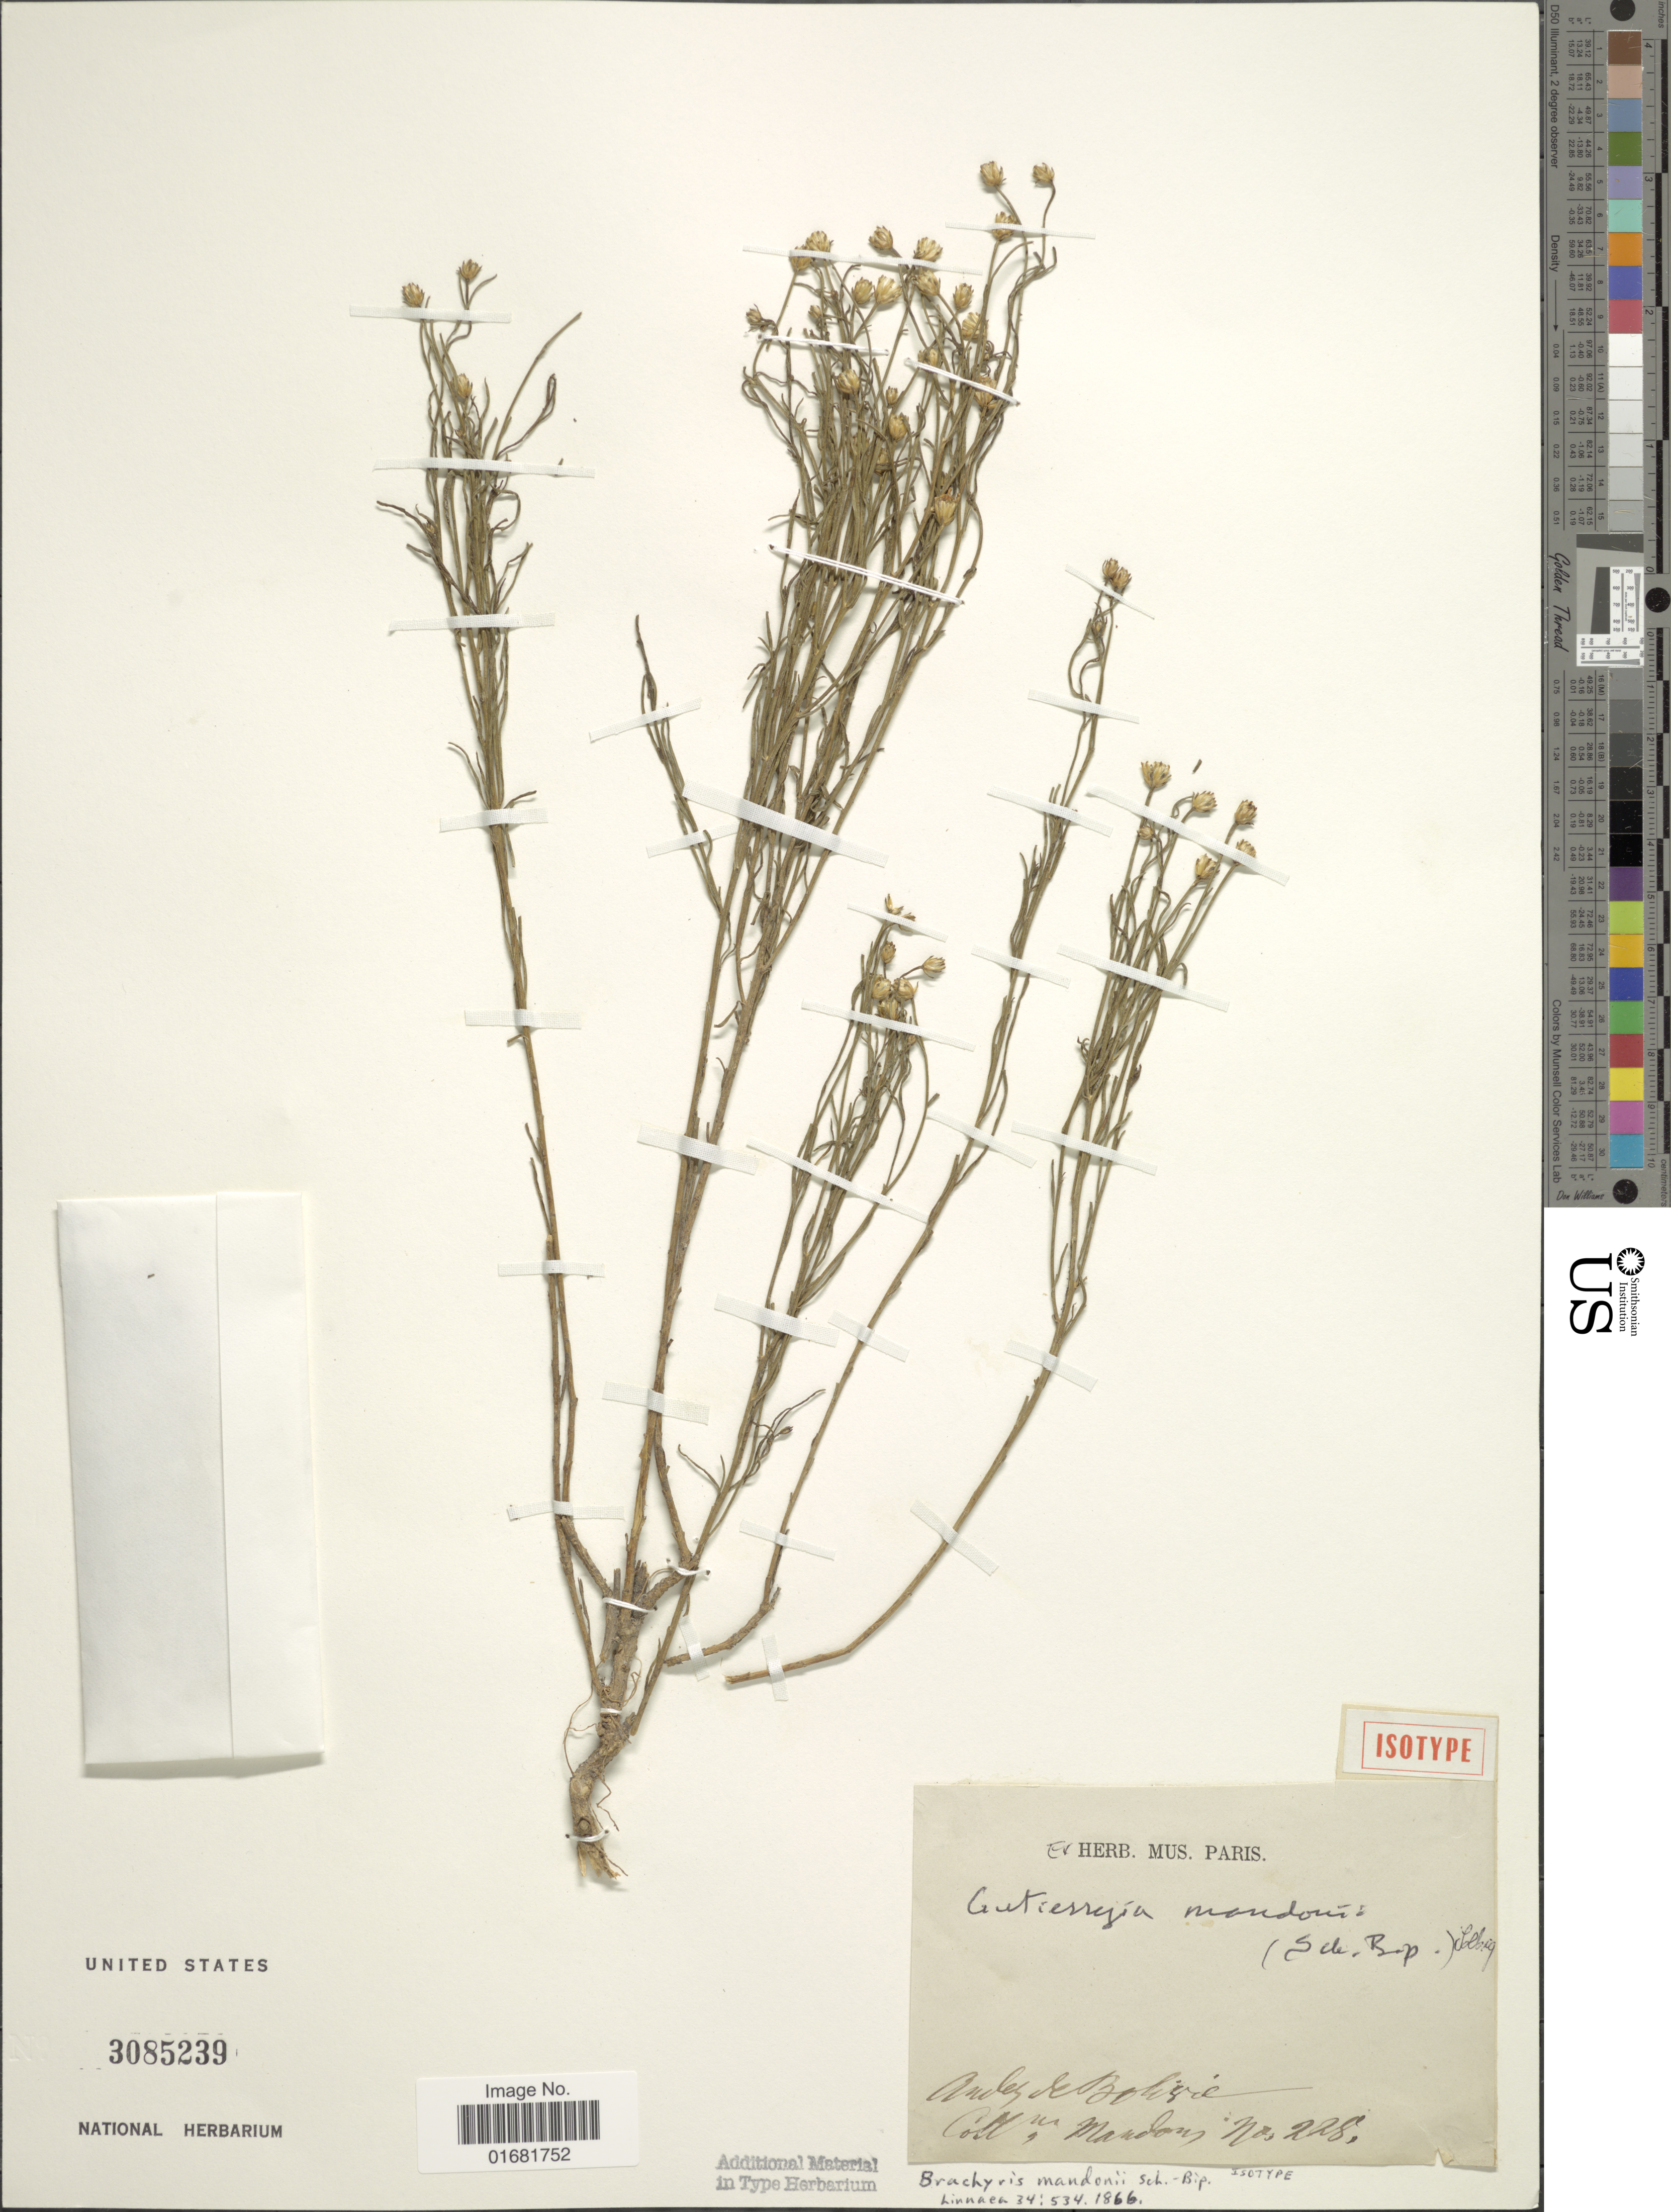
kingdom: Plantae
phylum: Tracheophyta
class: Magnoliopsida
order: Asterales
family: Asteraceae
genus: Gutierrezia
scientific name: Gutierrezia mandonii subsp. mandonii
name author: (Sch. Bip.) Solbrig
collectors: M. Mandoni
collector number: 228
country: Bolivia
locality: Andes de Bolive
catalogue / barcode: US 3085239